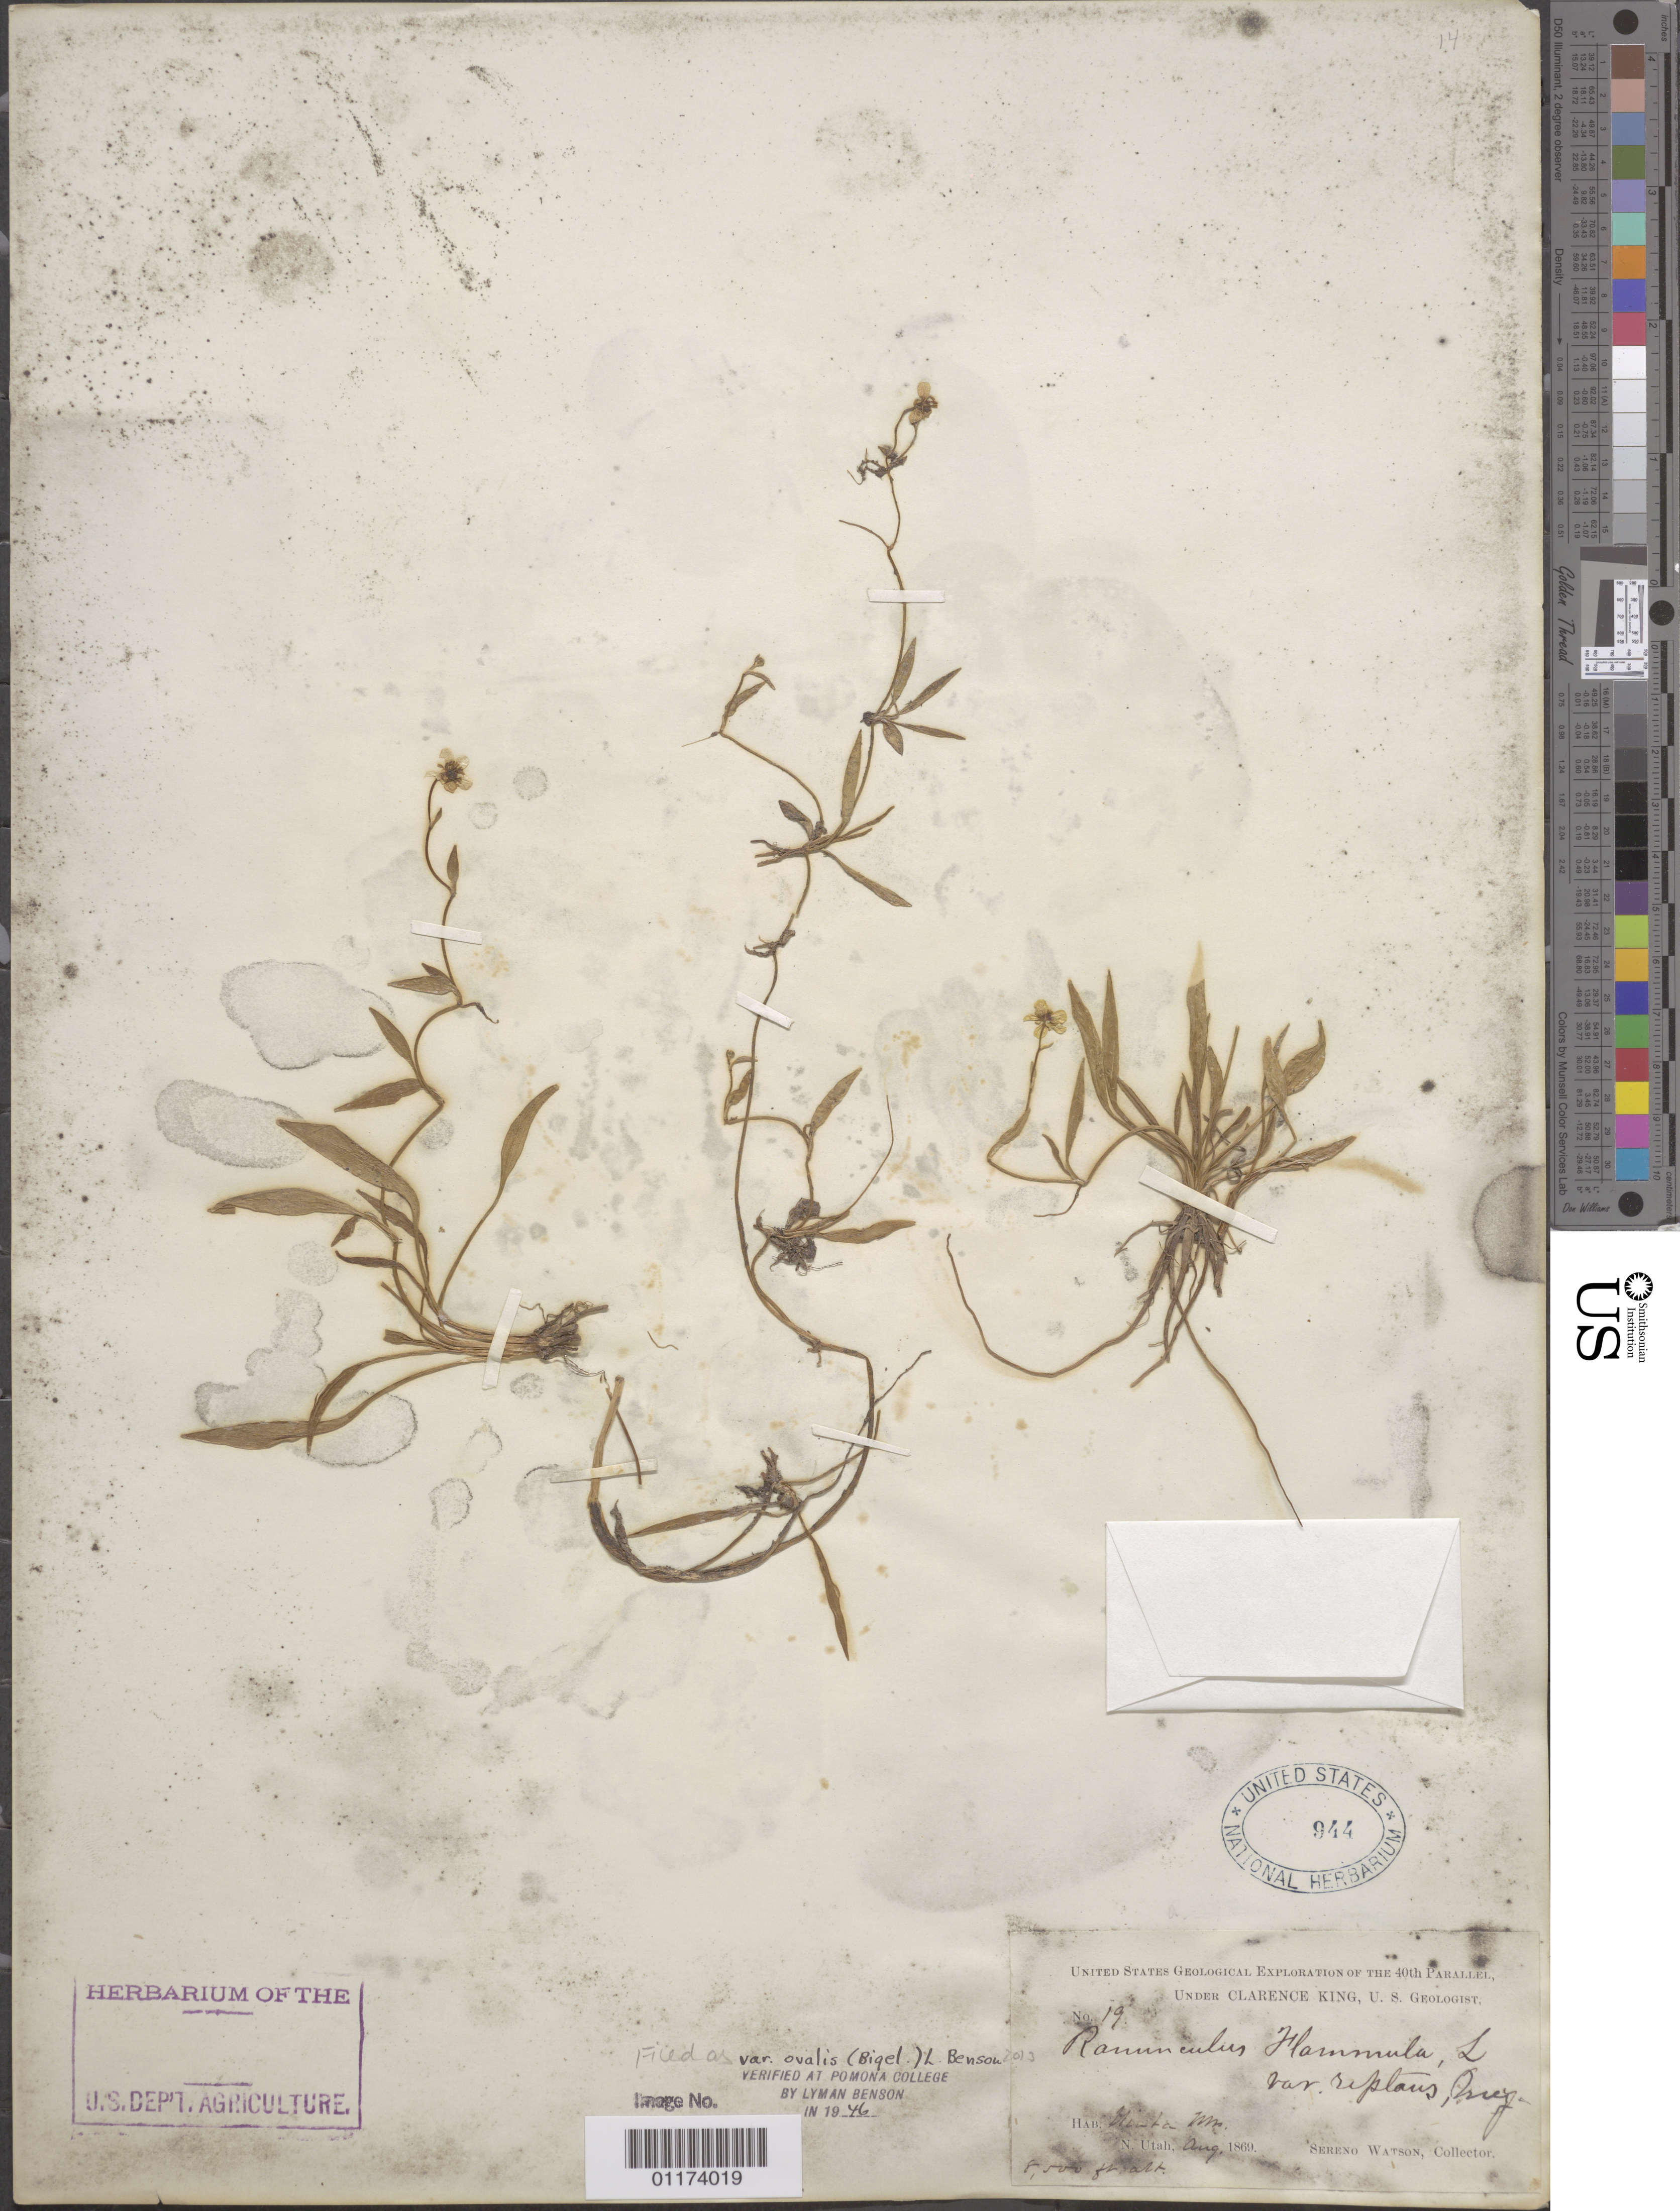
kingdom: Plantae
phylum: Tracheophyta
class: Magnoliopsida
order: Ranunculales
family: Ranunculaceae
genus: Ranunculus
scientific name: Ranunculus flammula var. ovalis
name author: (J.M. Bigelow) L.D. Benson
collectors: S. Watson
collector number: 19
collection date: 1869-08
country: United States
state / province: Utah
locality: Uintas Mts.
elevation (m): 2591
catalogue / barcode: US 944